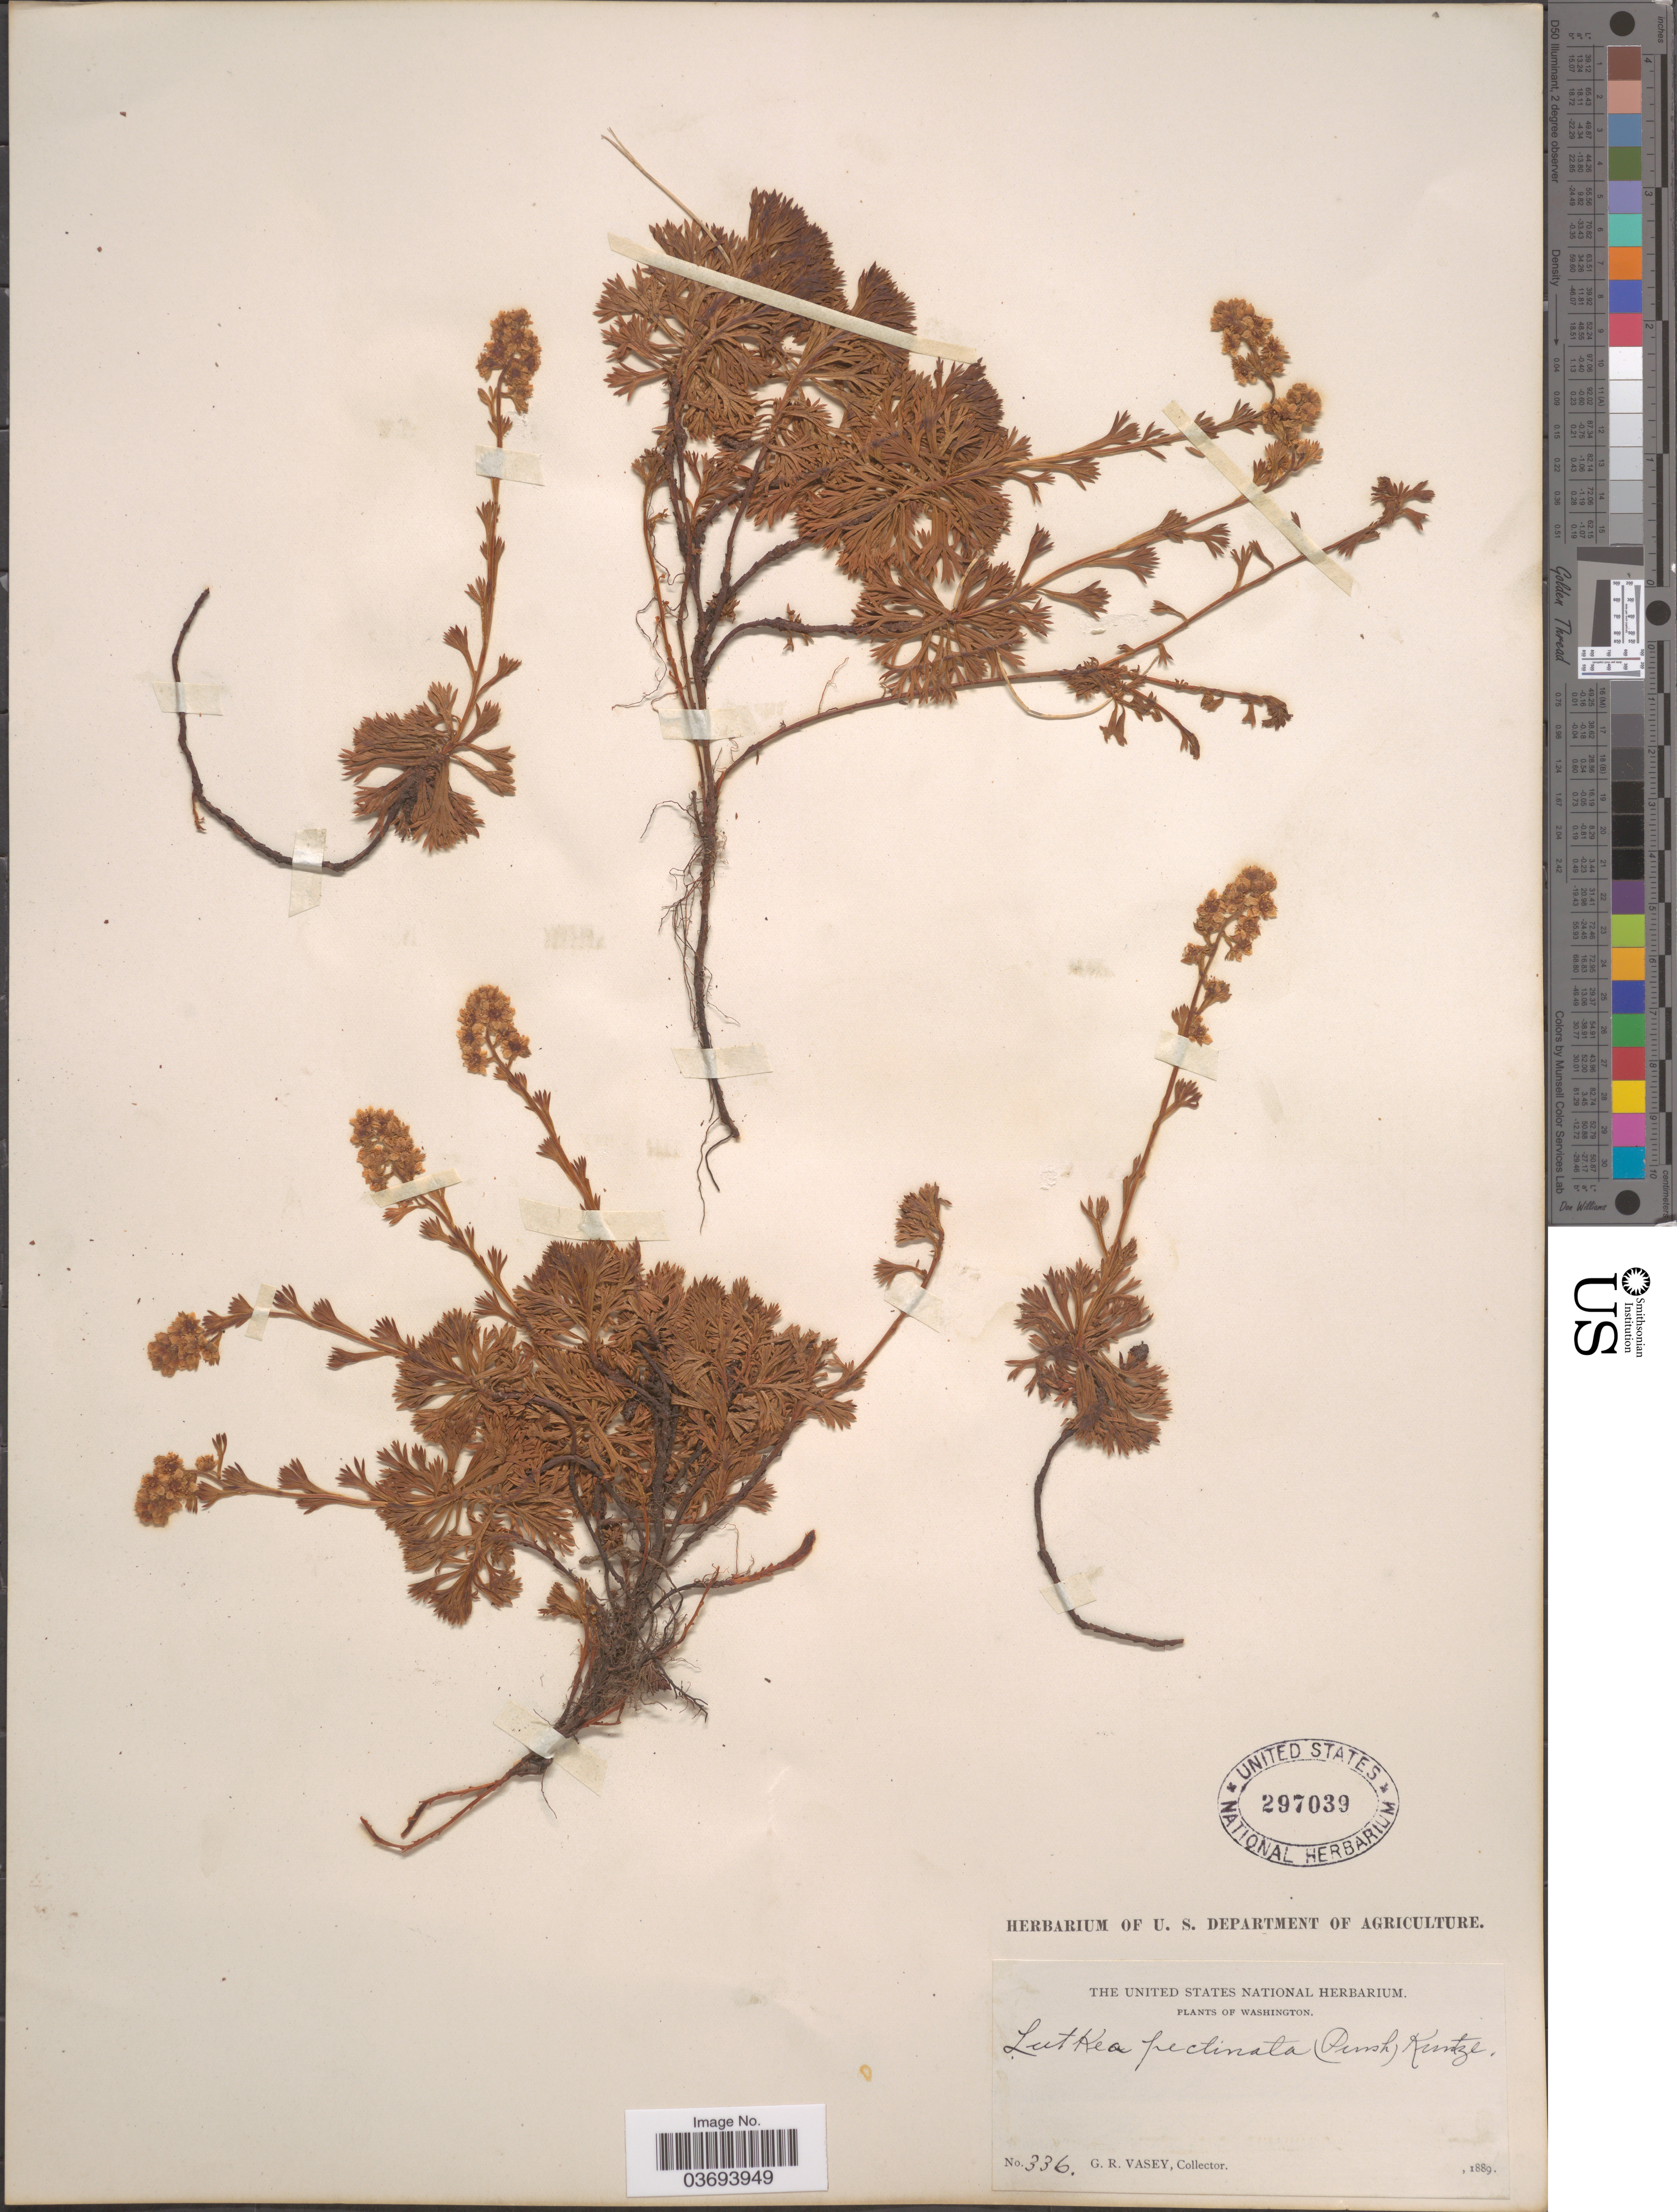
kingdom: Plantae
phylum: Tracheophyta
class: Magnoliopsida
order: Rosales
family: Rosaceae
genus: Luetkea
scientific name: Luetkea pectinata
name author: (Pursh) Kuntze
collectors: G. R. Vasey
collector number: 336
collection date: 1889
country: United States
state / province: Washington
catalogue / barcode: US 297039